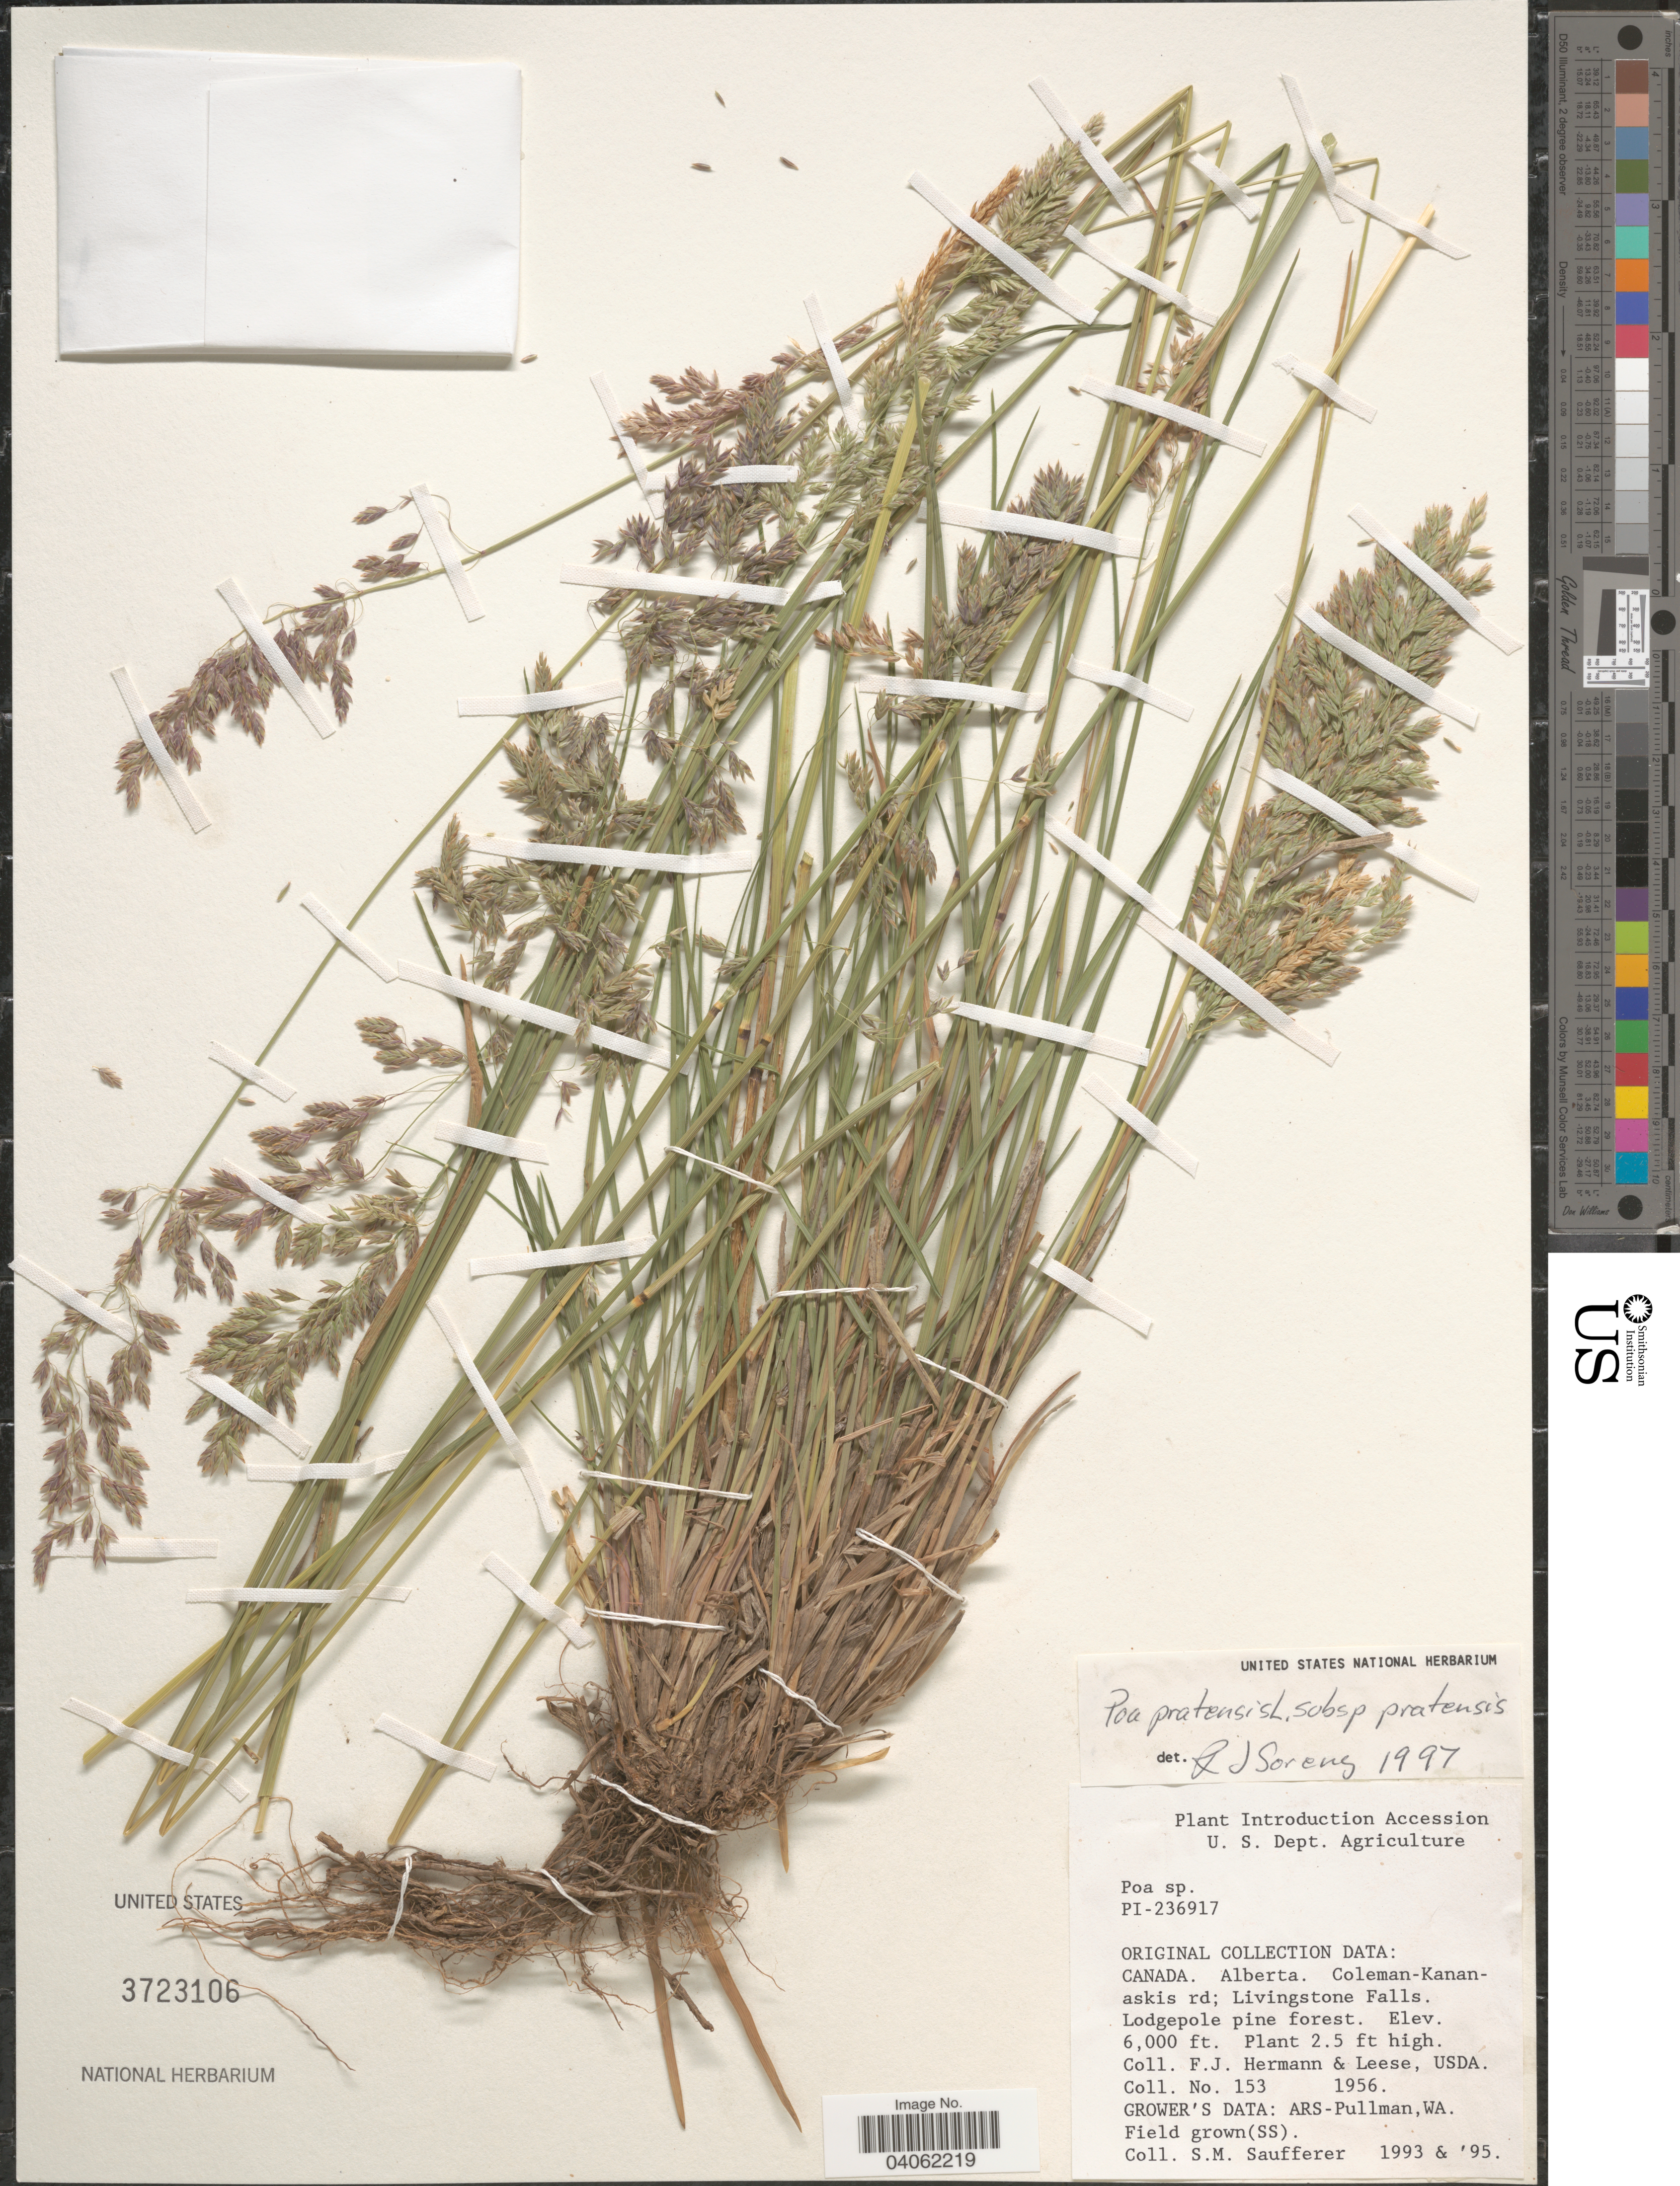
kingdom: Plantae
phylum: Tracheophyta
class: Liliopsida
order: Poales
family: Poaceae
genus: Poa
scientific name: Poa pratensis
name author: L.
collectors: S. Saufferer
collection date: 1993/1995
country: United States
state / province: Washington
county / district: Whitman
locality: Plant Introduction Accession U. S. Dept. Agriculture [unsure placement]. ARS- Pullman.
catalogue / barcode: US 3723106